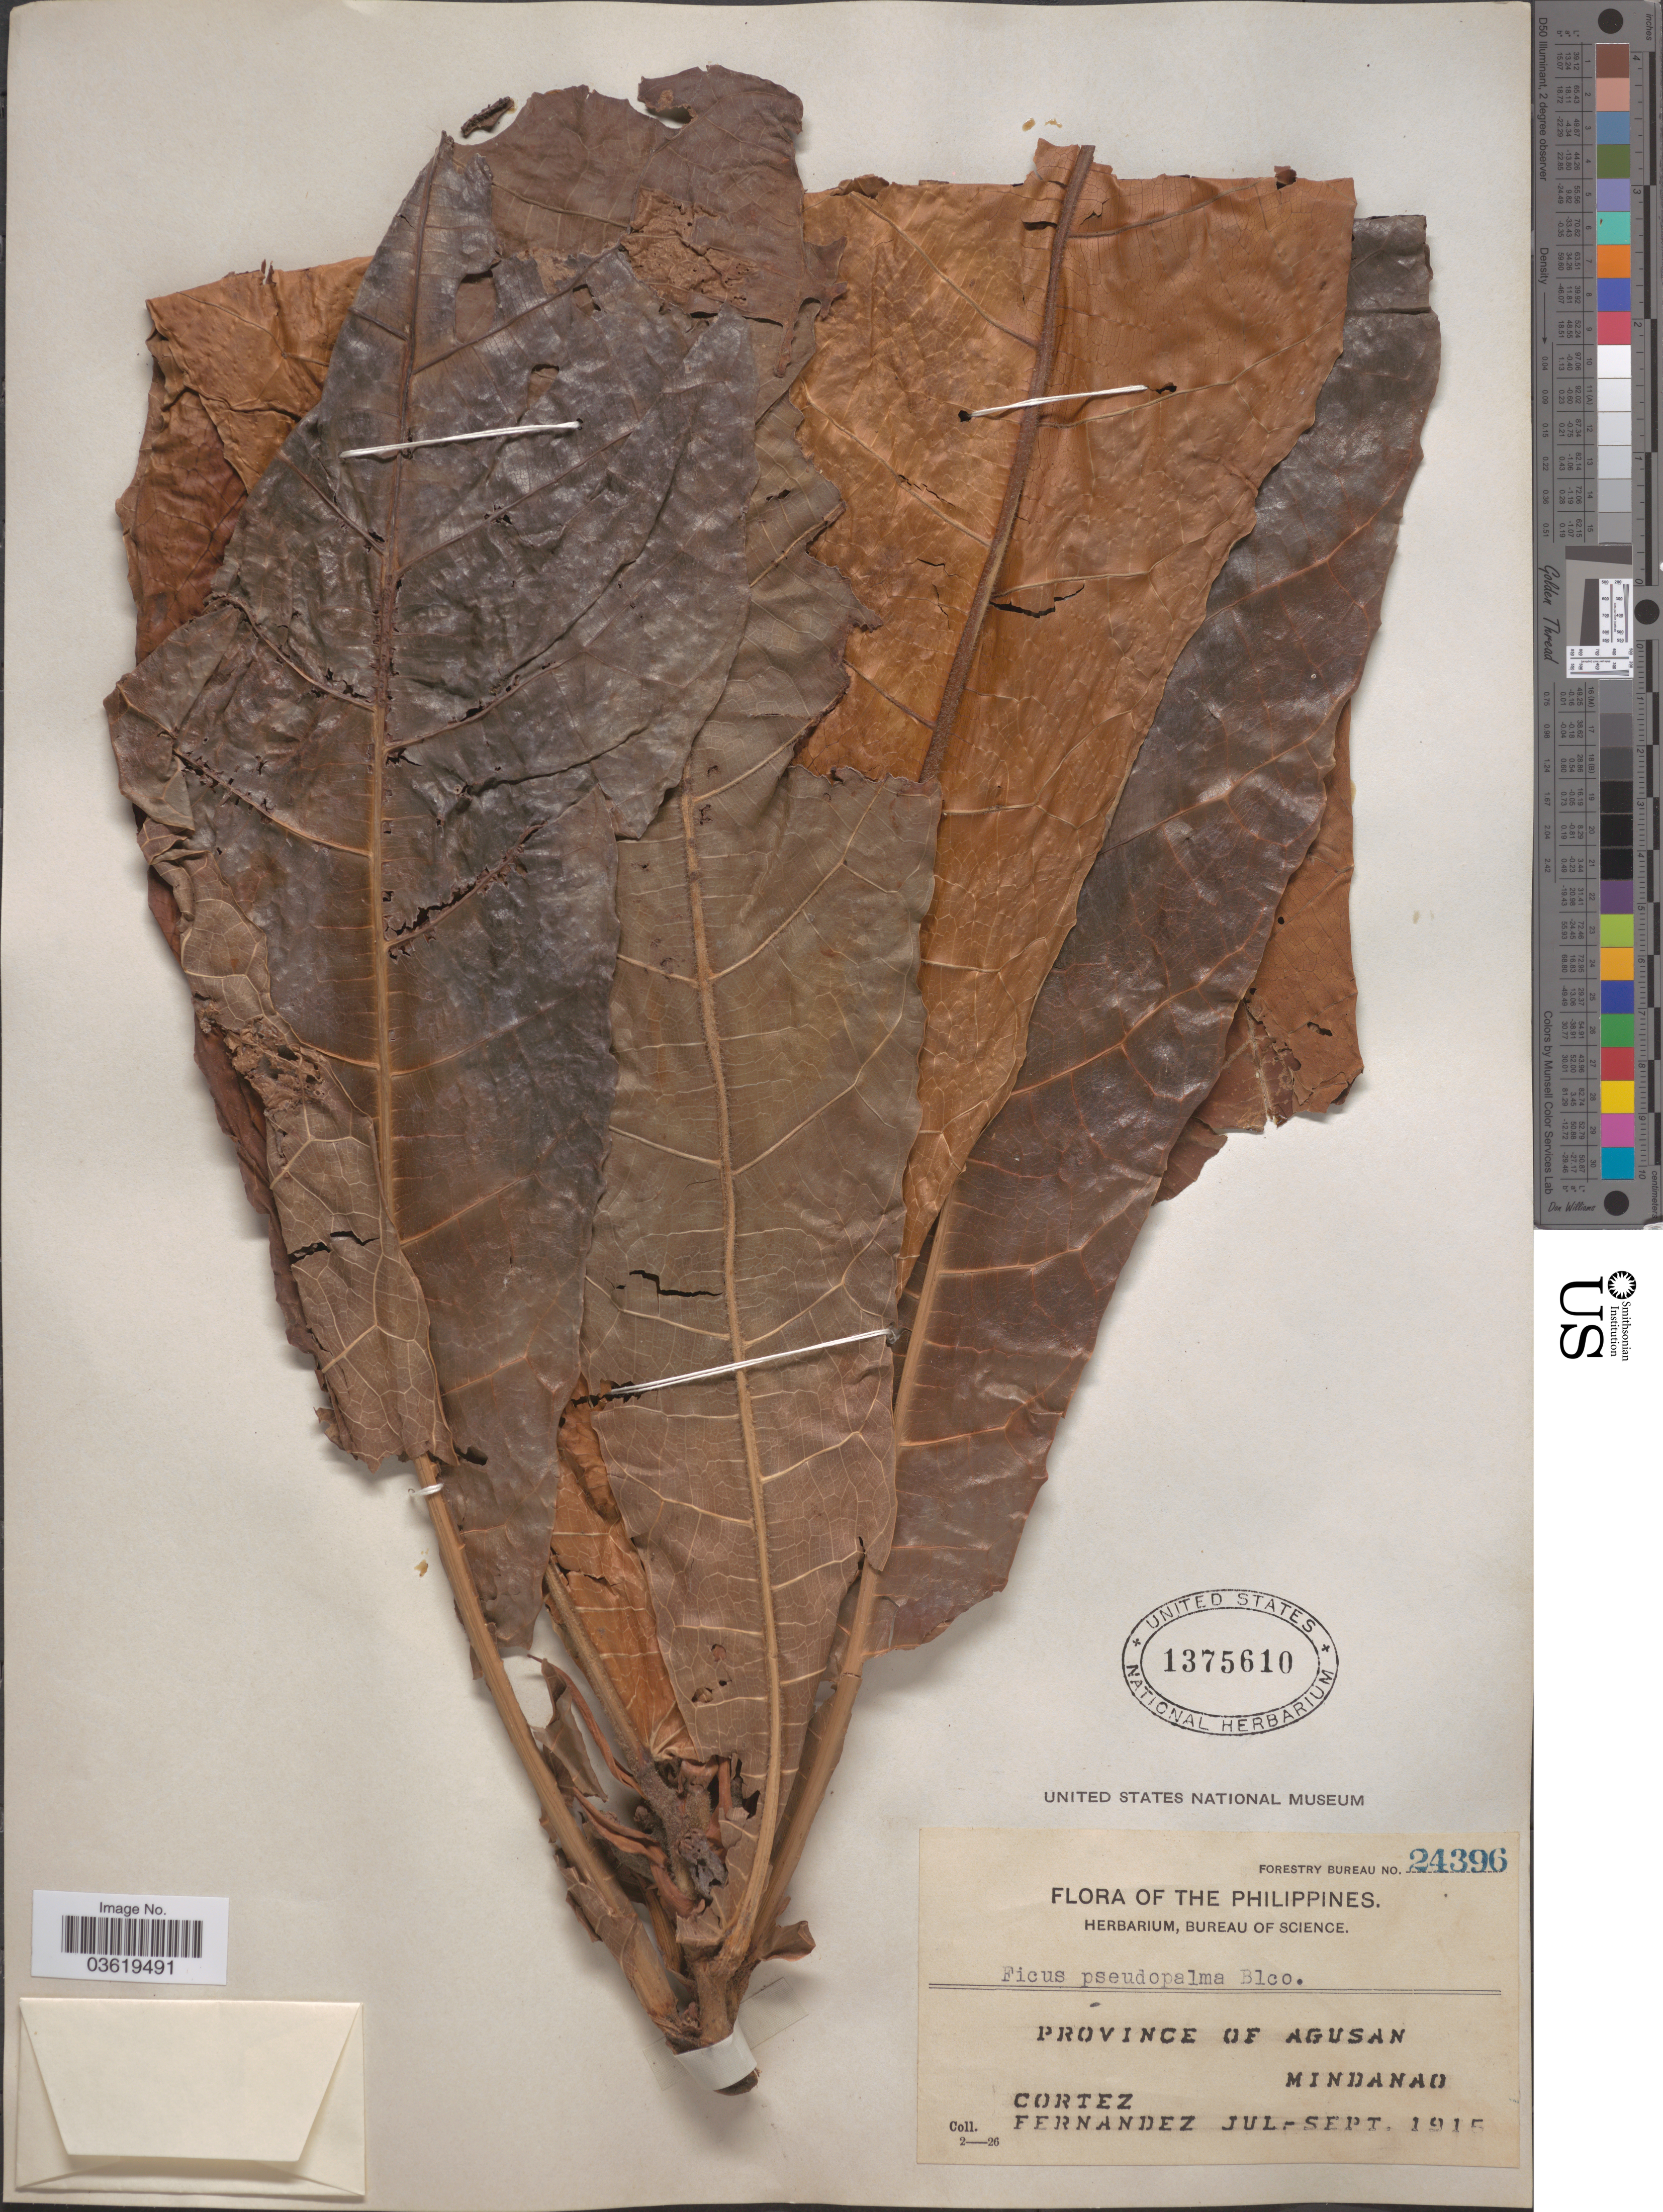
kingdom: Plantae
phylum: Tracheophyta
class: Magnoliopsida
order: Rosales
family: Moraceae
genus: Ficus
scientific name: Ficus pseudopalma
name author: Blanco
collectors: -. Cortez & -- Fernandez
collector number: Forestry Bureau 24396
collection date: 1915-07/1915-09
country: Philippines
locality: Province of Agusan. Mindanao.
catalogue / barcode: US 1375610